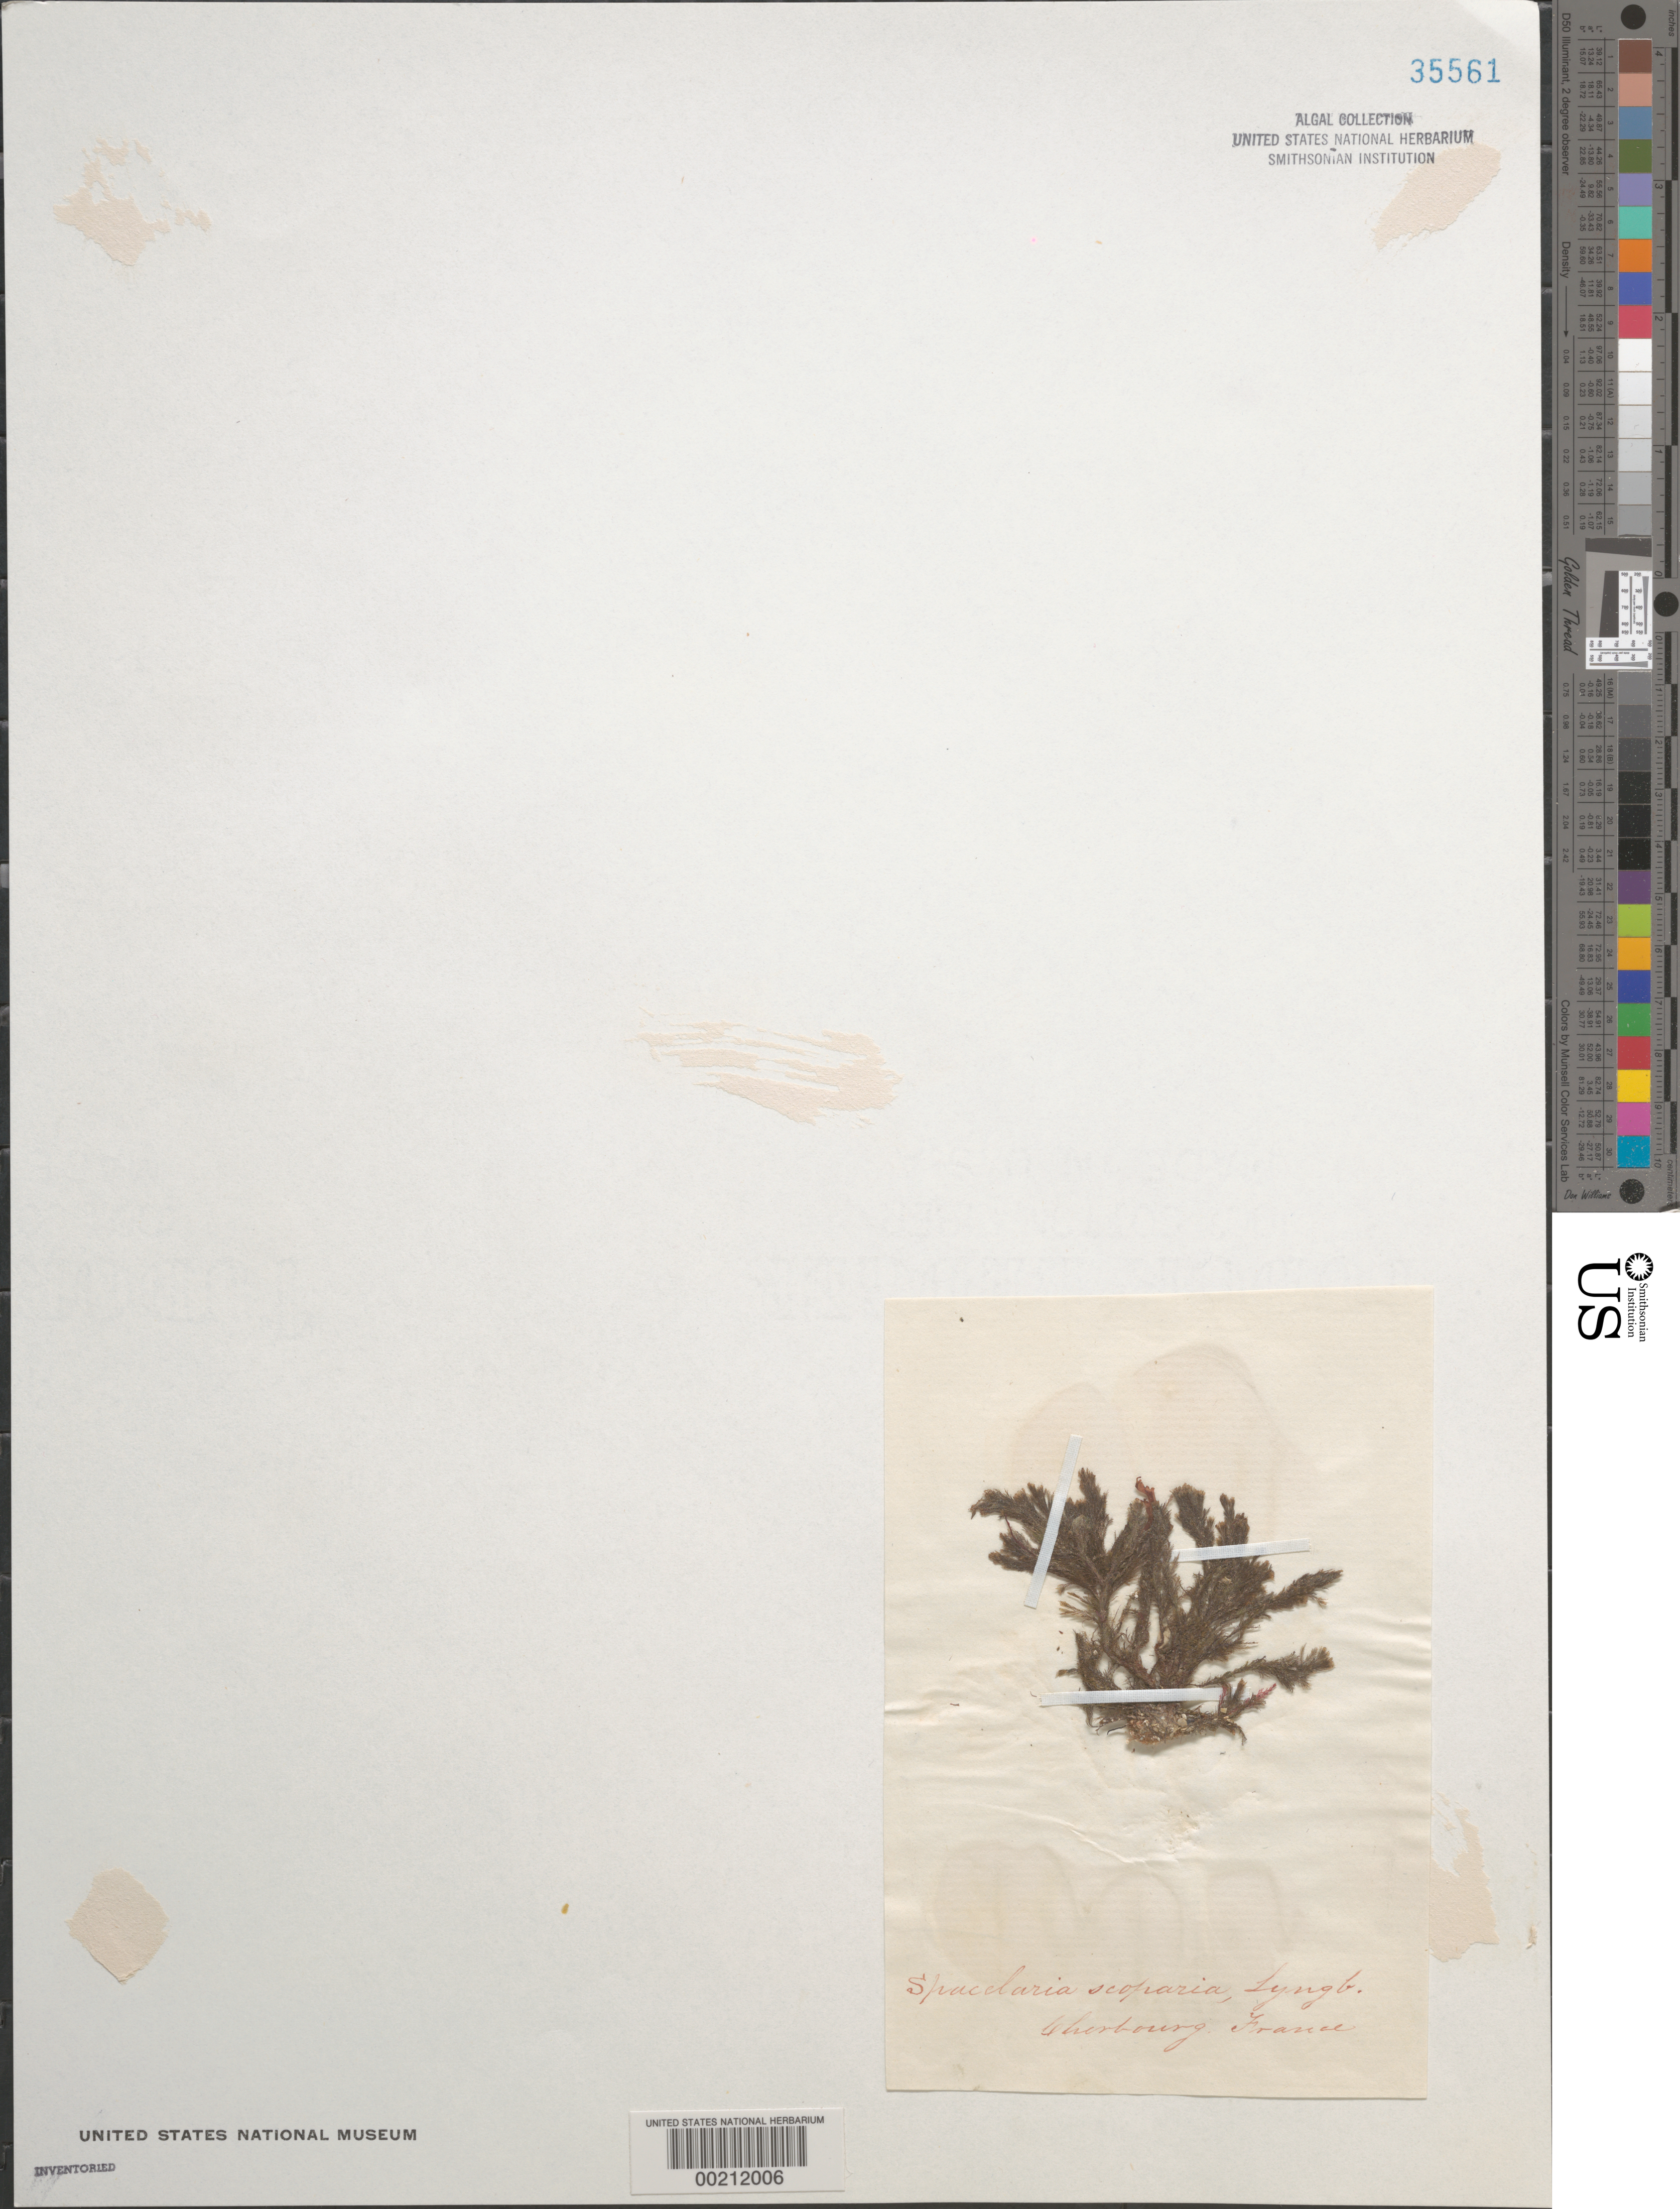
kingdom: Chromista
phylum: Ochrophyta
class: Phaeophyceae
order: Sphacelariales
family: Stypocaulaceae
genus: Halopteris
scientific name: Halopteris scoparia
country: France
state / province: Normandie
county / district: Manche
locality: Cherbourg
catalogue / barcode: US 35561